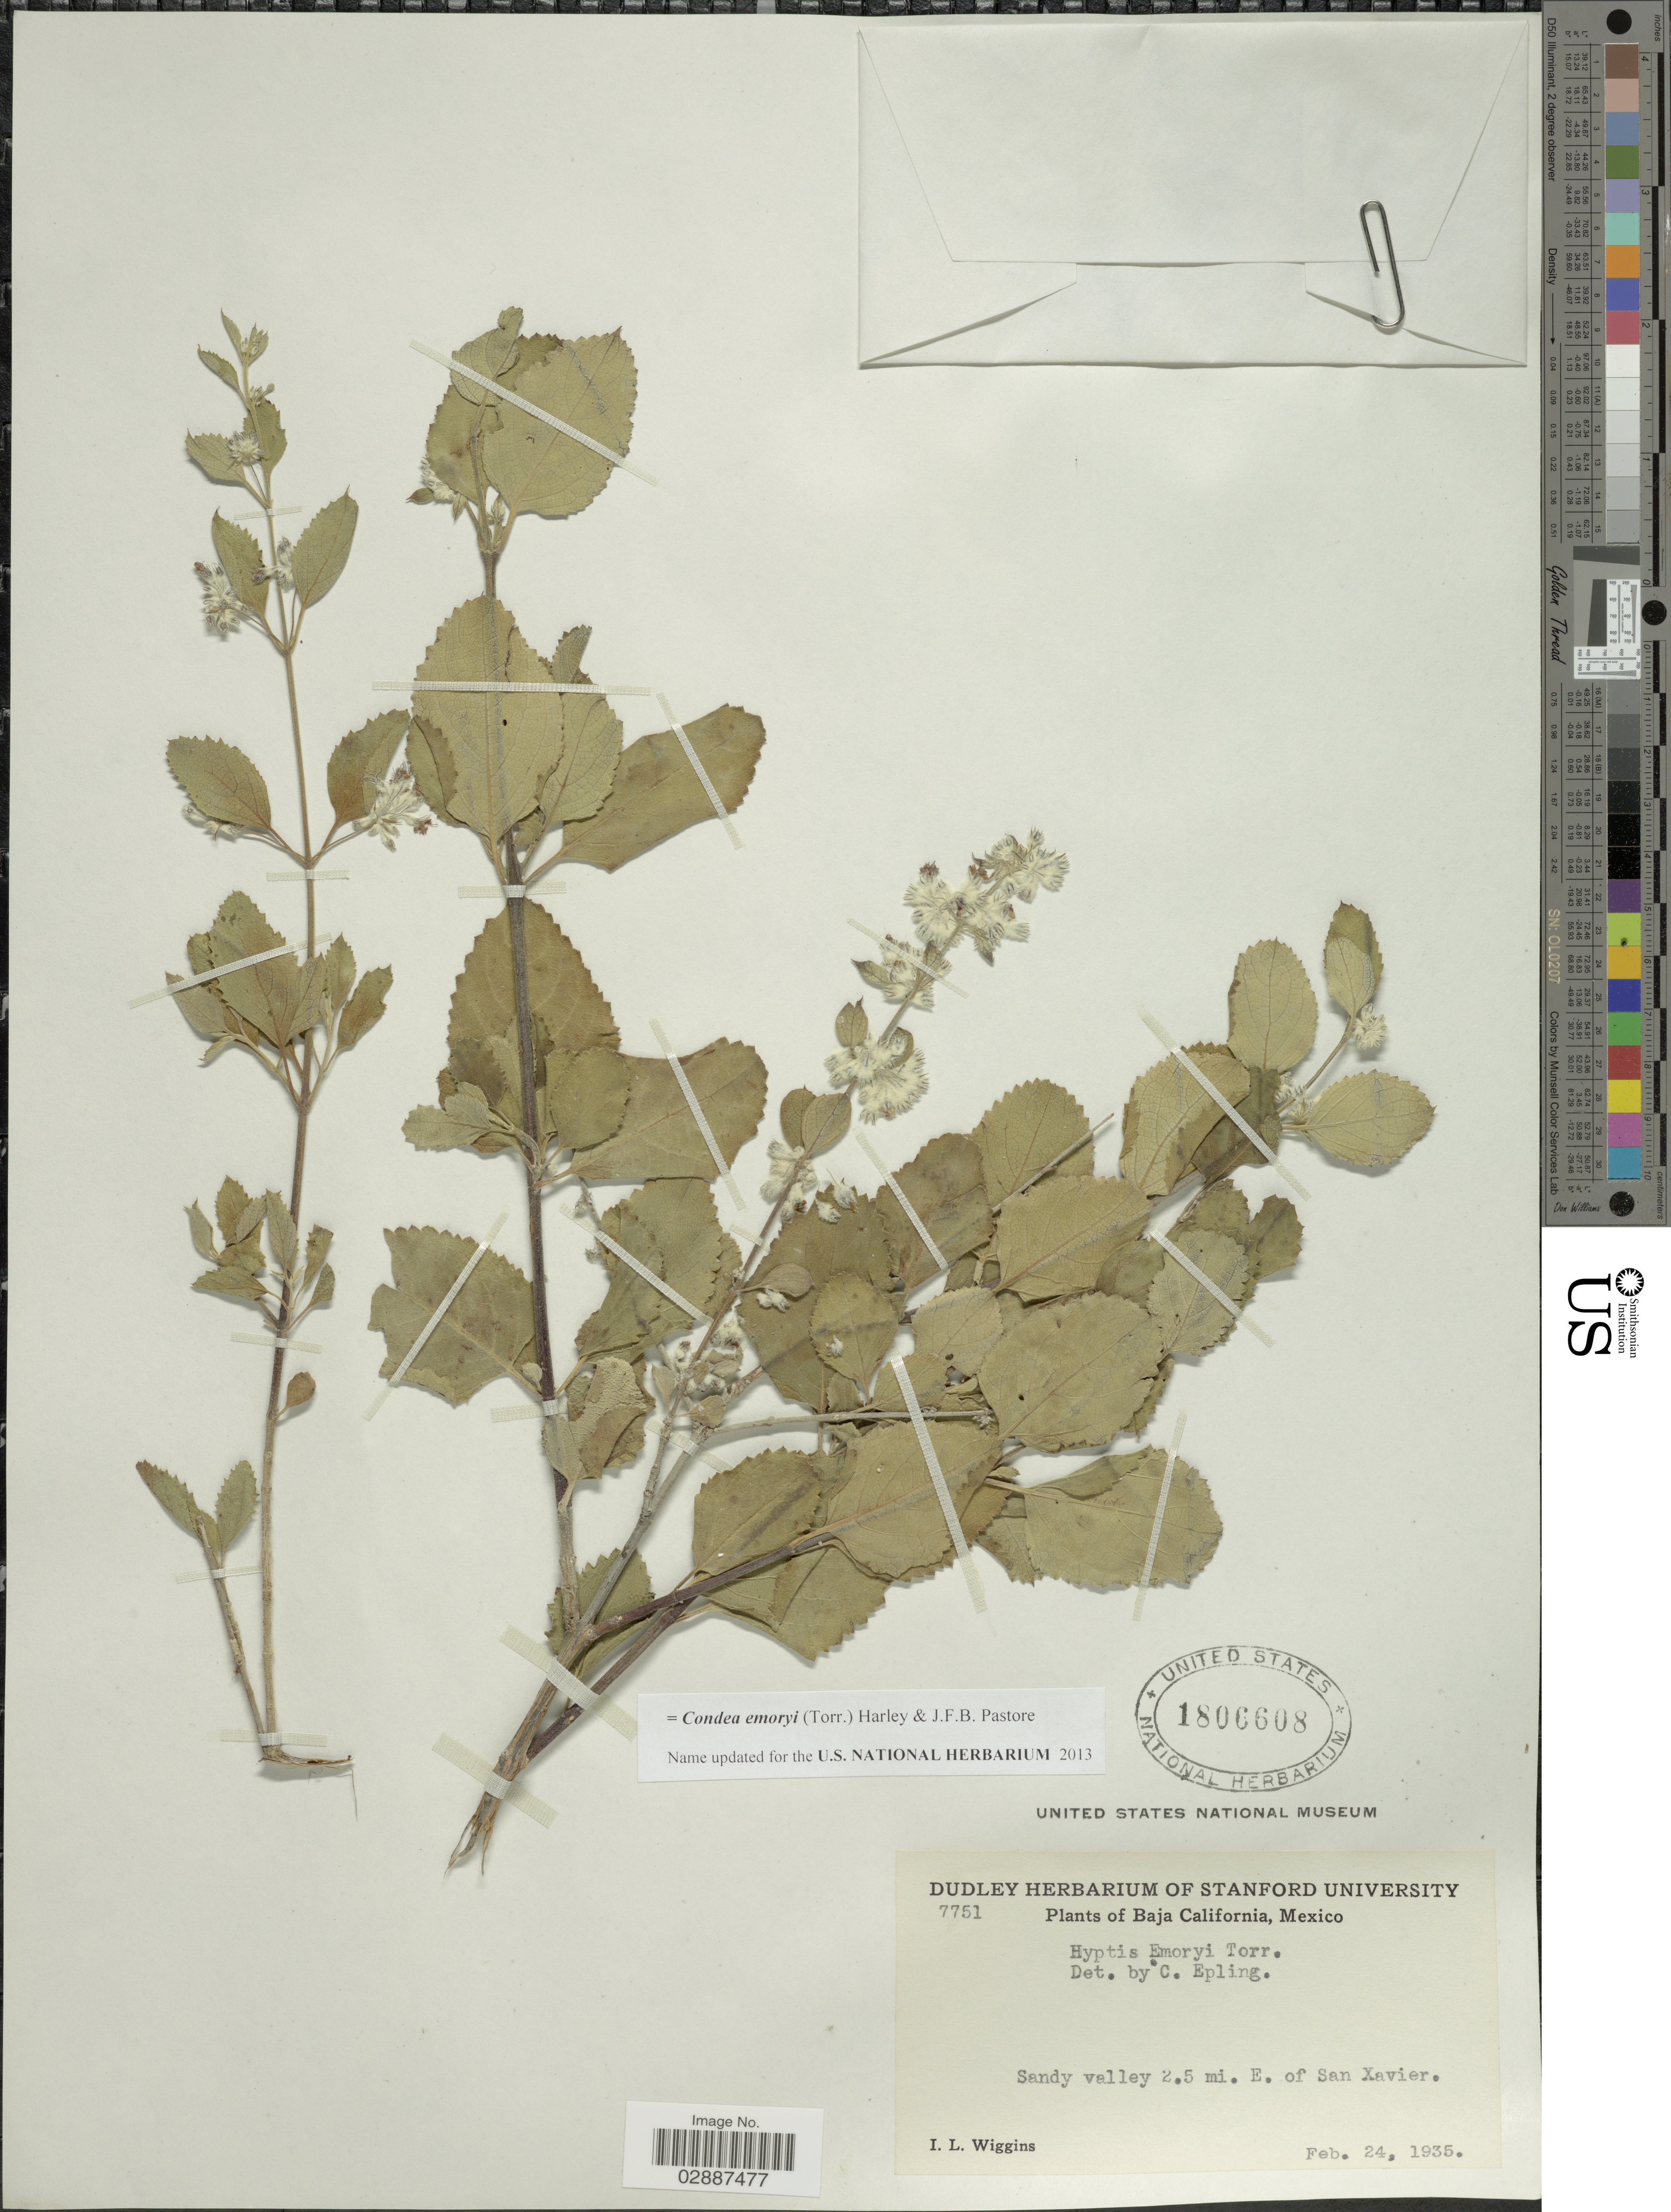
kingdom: Plantae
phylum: Tracheophyta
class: Magnoliopsida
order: Lamiales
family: Lamiaceae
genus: Condea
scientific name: Condea emoryi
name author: (Torr.) Harley & J.F.B. Pastore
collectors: I. L. Wiggins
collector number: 7751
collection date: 1935-02-24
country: Mexico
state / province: Baja California Sur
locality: Sandy valley 2.5 mi. E. of San Xavier.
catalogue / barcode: US 1806608